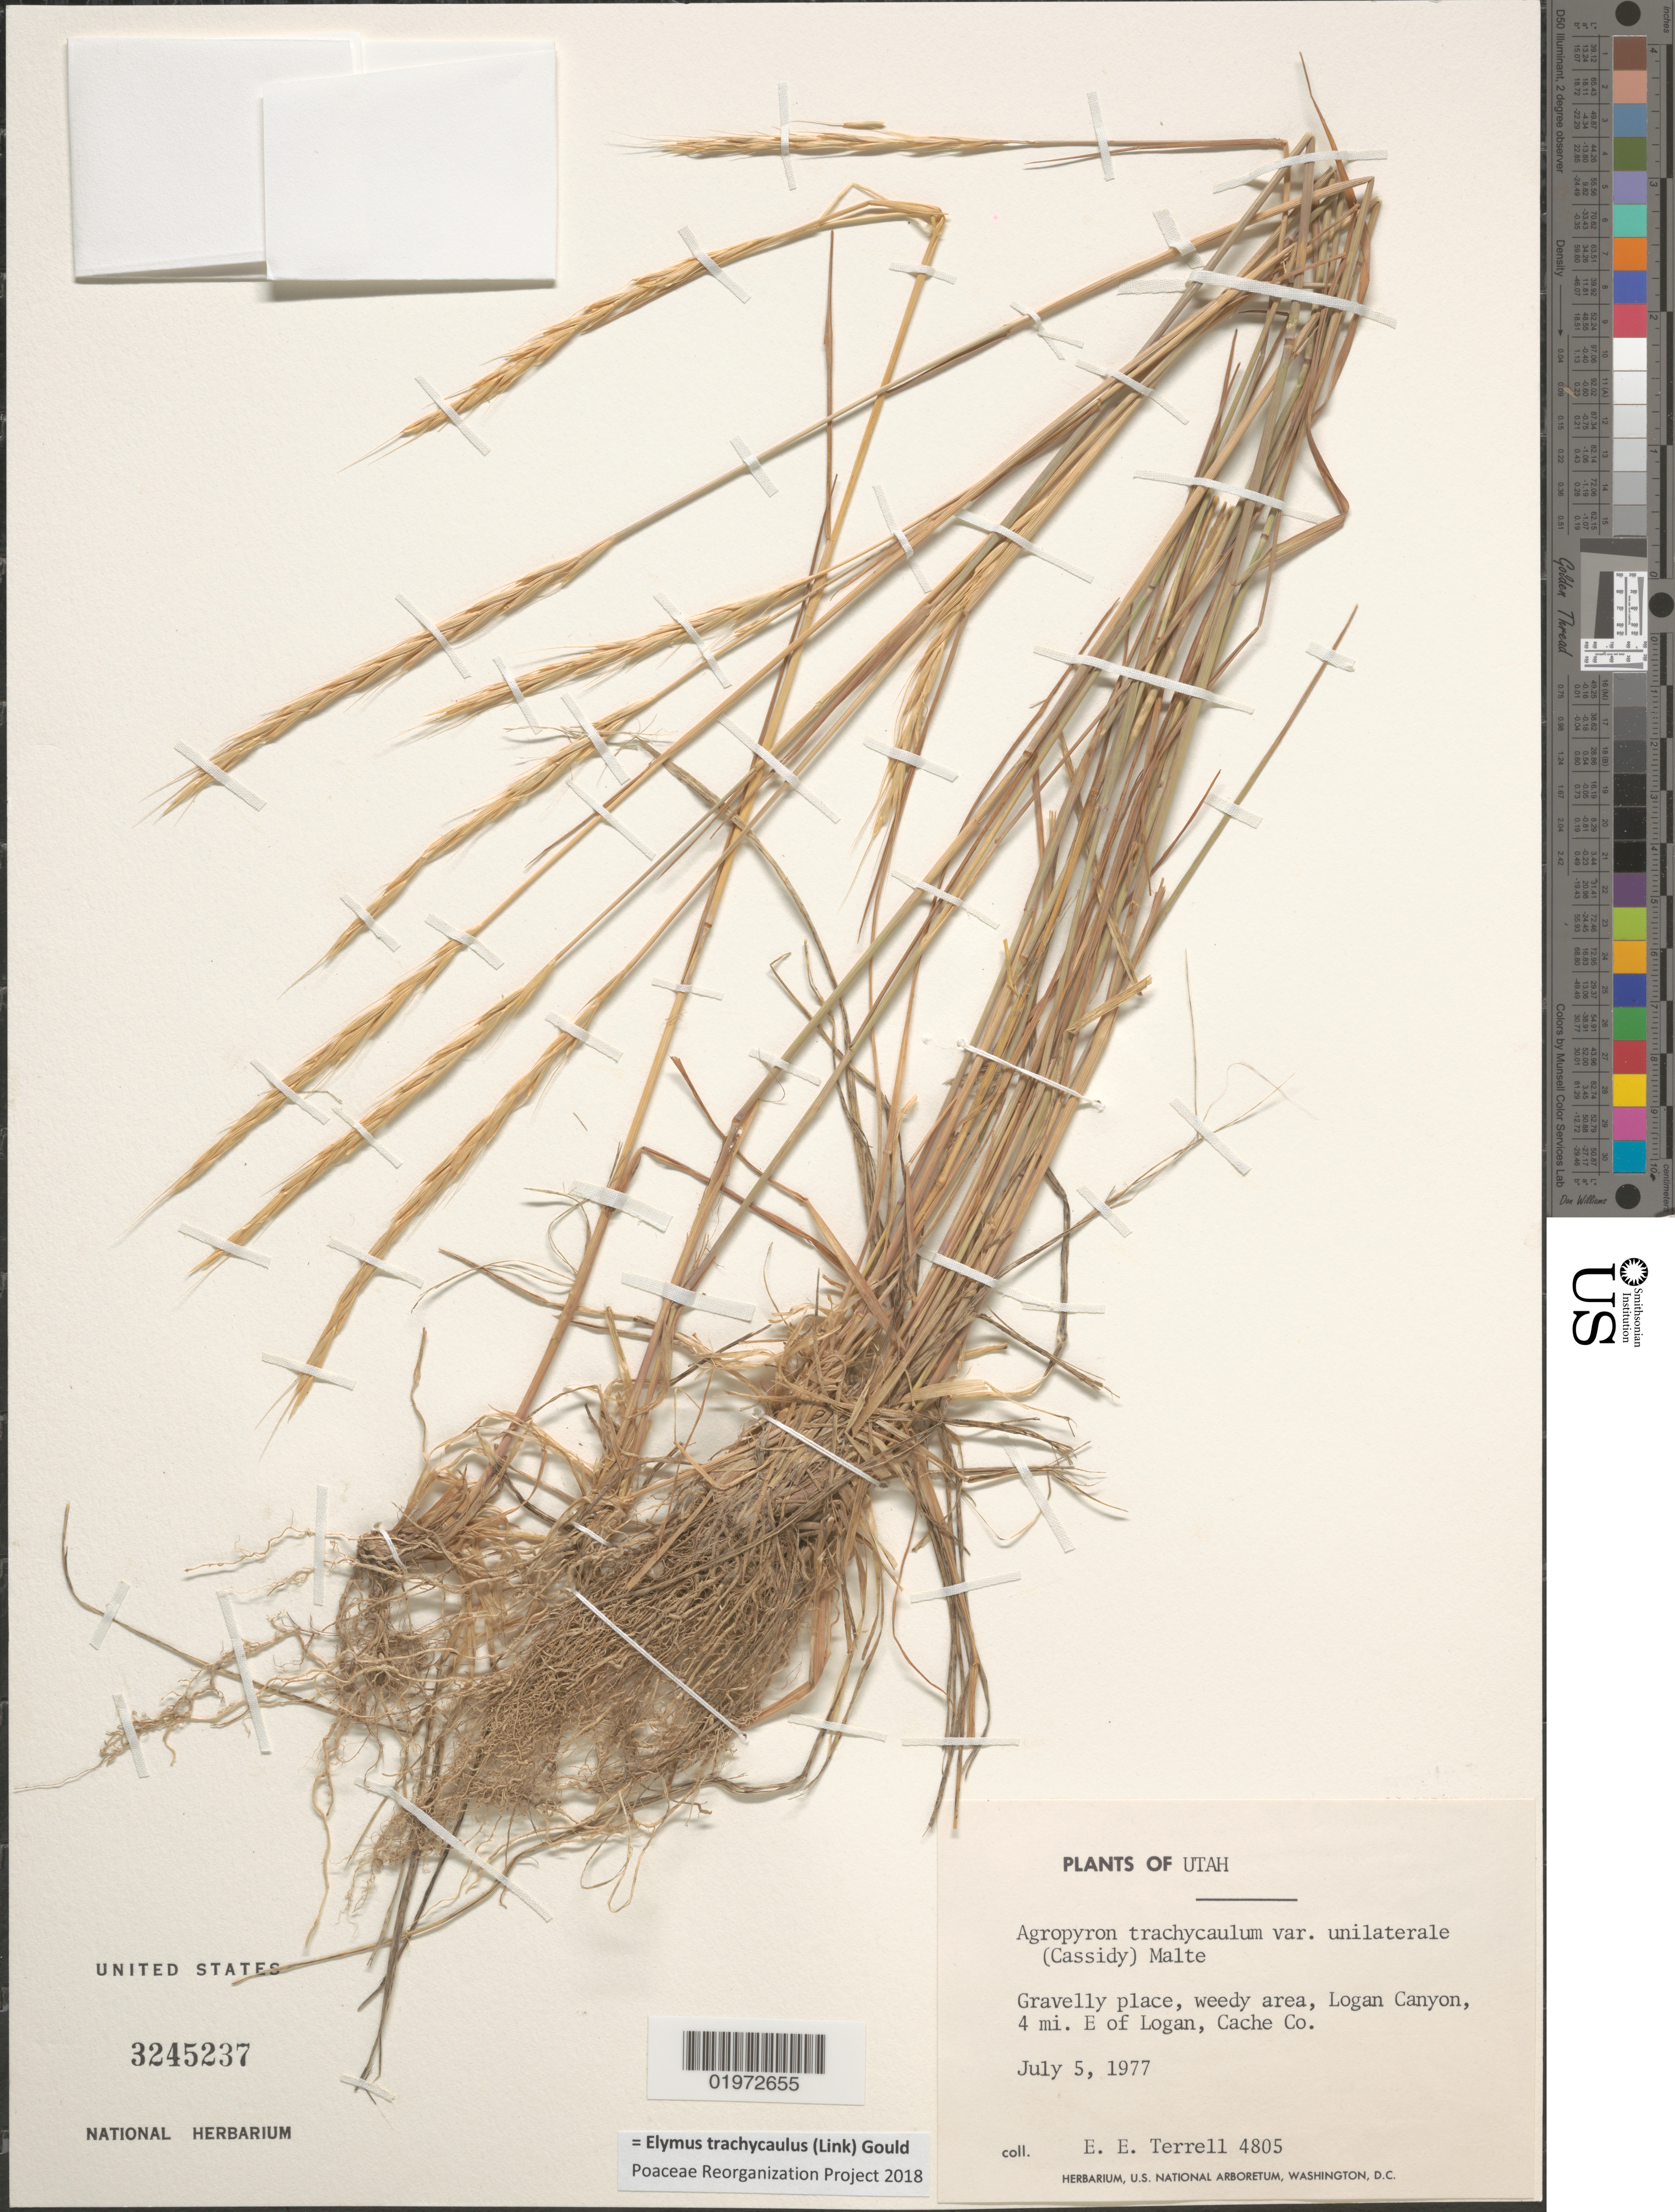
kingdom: Plantae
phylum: Tracheophyta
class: Liliopsida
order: Poales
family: Poaceae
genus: Elymus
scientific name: Elymus trachycaulus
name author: (Link) Gould ex Shinners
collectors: E. E. Terrell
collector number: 4805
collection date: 1977-07-05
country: United States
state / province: Utah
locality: Gravelly place, weedy area, Logan Canyon, 4 mi. E of Logan, Cache Co.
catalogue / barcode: US 3245237